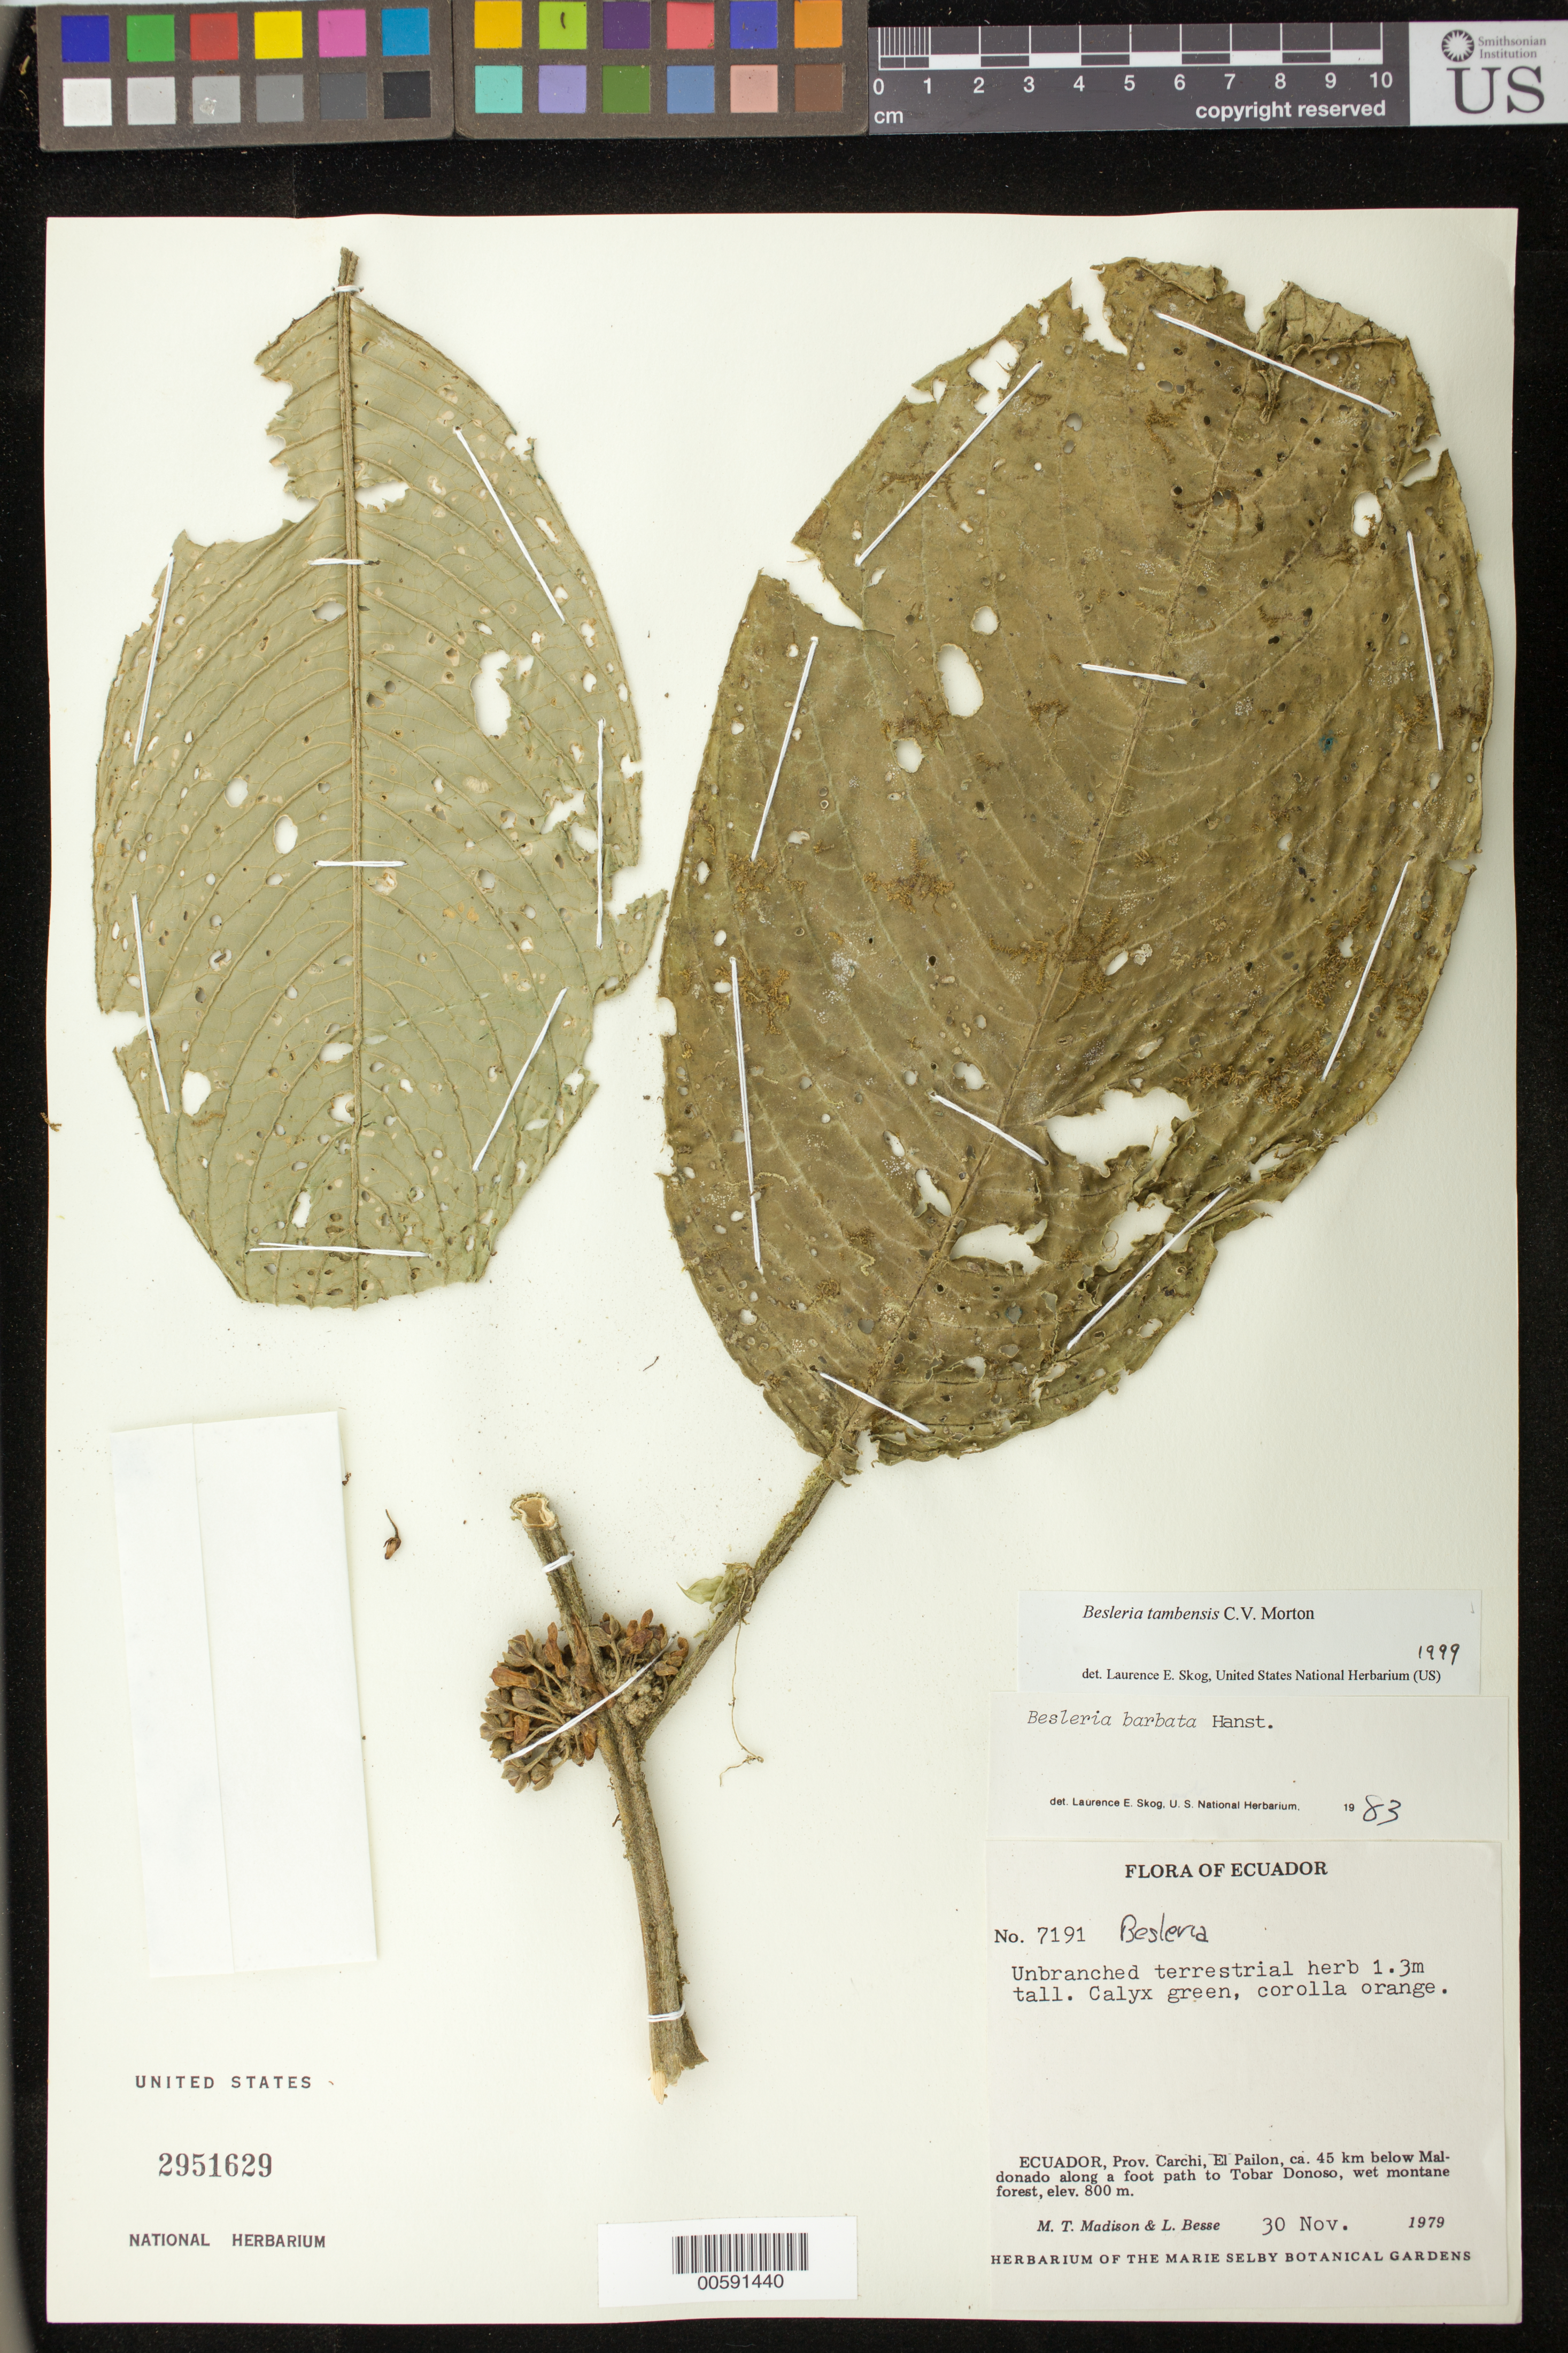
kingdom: Plantae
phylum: Tracheophyta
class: Magnoliopsida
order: Lamiales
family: Gesneriaceae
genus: Besleria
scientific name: Besleria tambensis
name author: C.V. Morton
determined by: Skog, Laurence E.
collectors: M. T. Madison & L. Besse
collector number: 7191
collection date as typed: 30 Nov 1979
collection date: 1979-11-30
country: Ecuador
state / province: Carchi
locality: El Pailon, ca. 45 km below Maldonado, along a foot path to Tobar Donoso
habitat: Wet montane forest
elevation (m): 800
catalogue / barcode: US 2951629